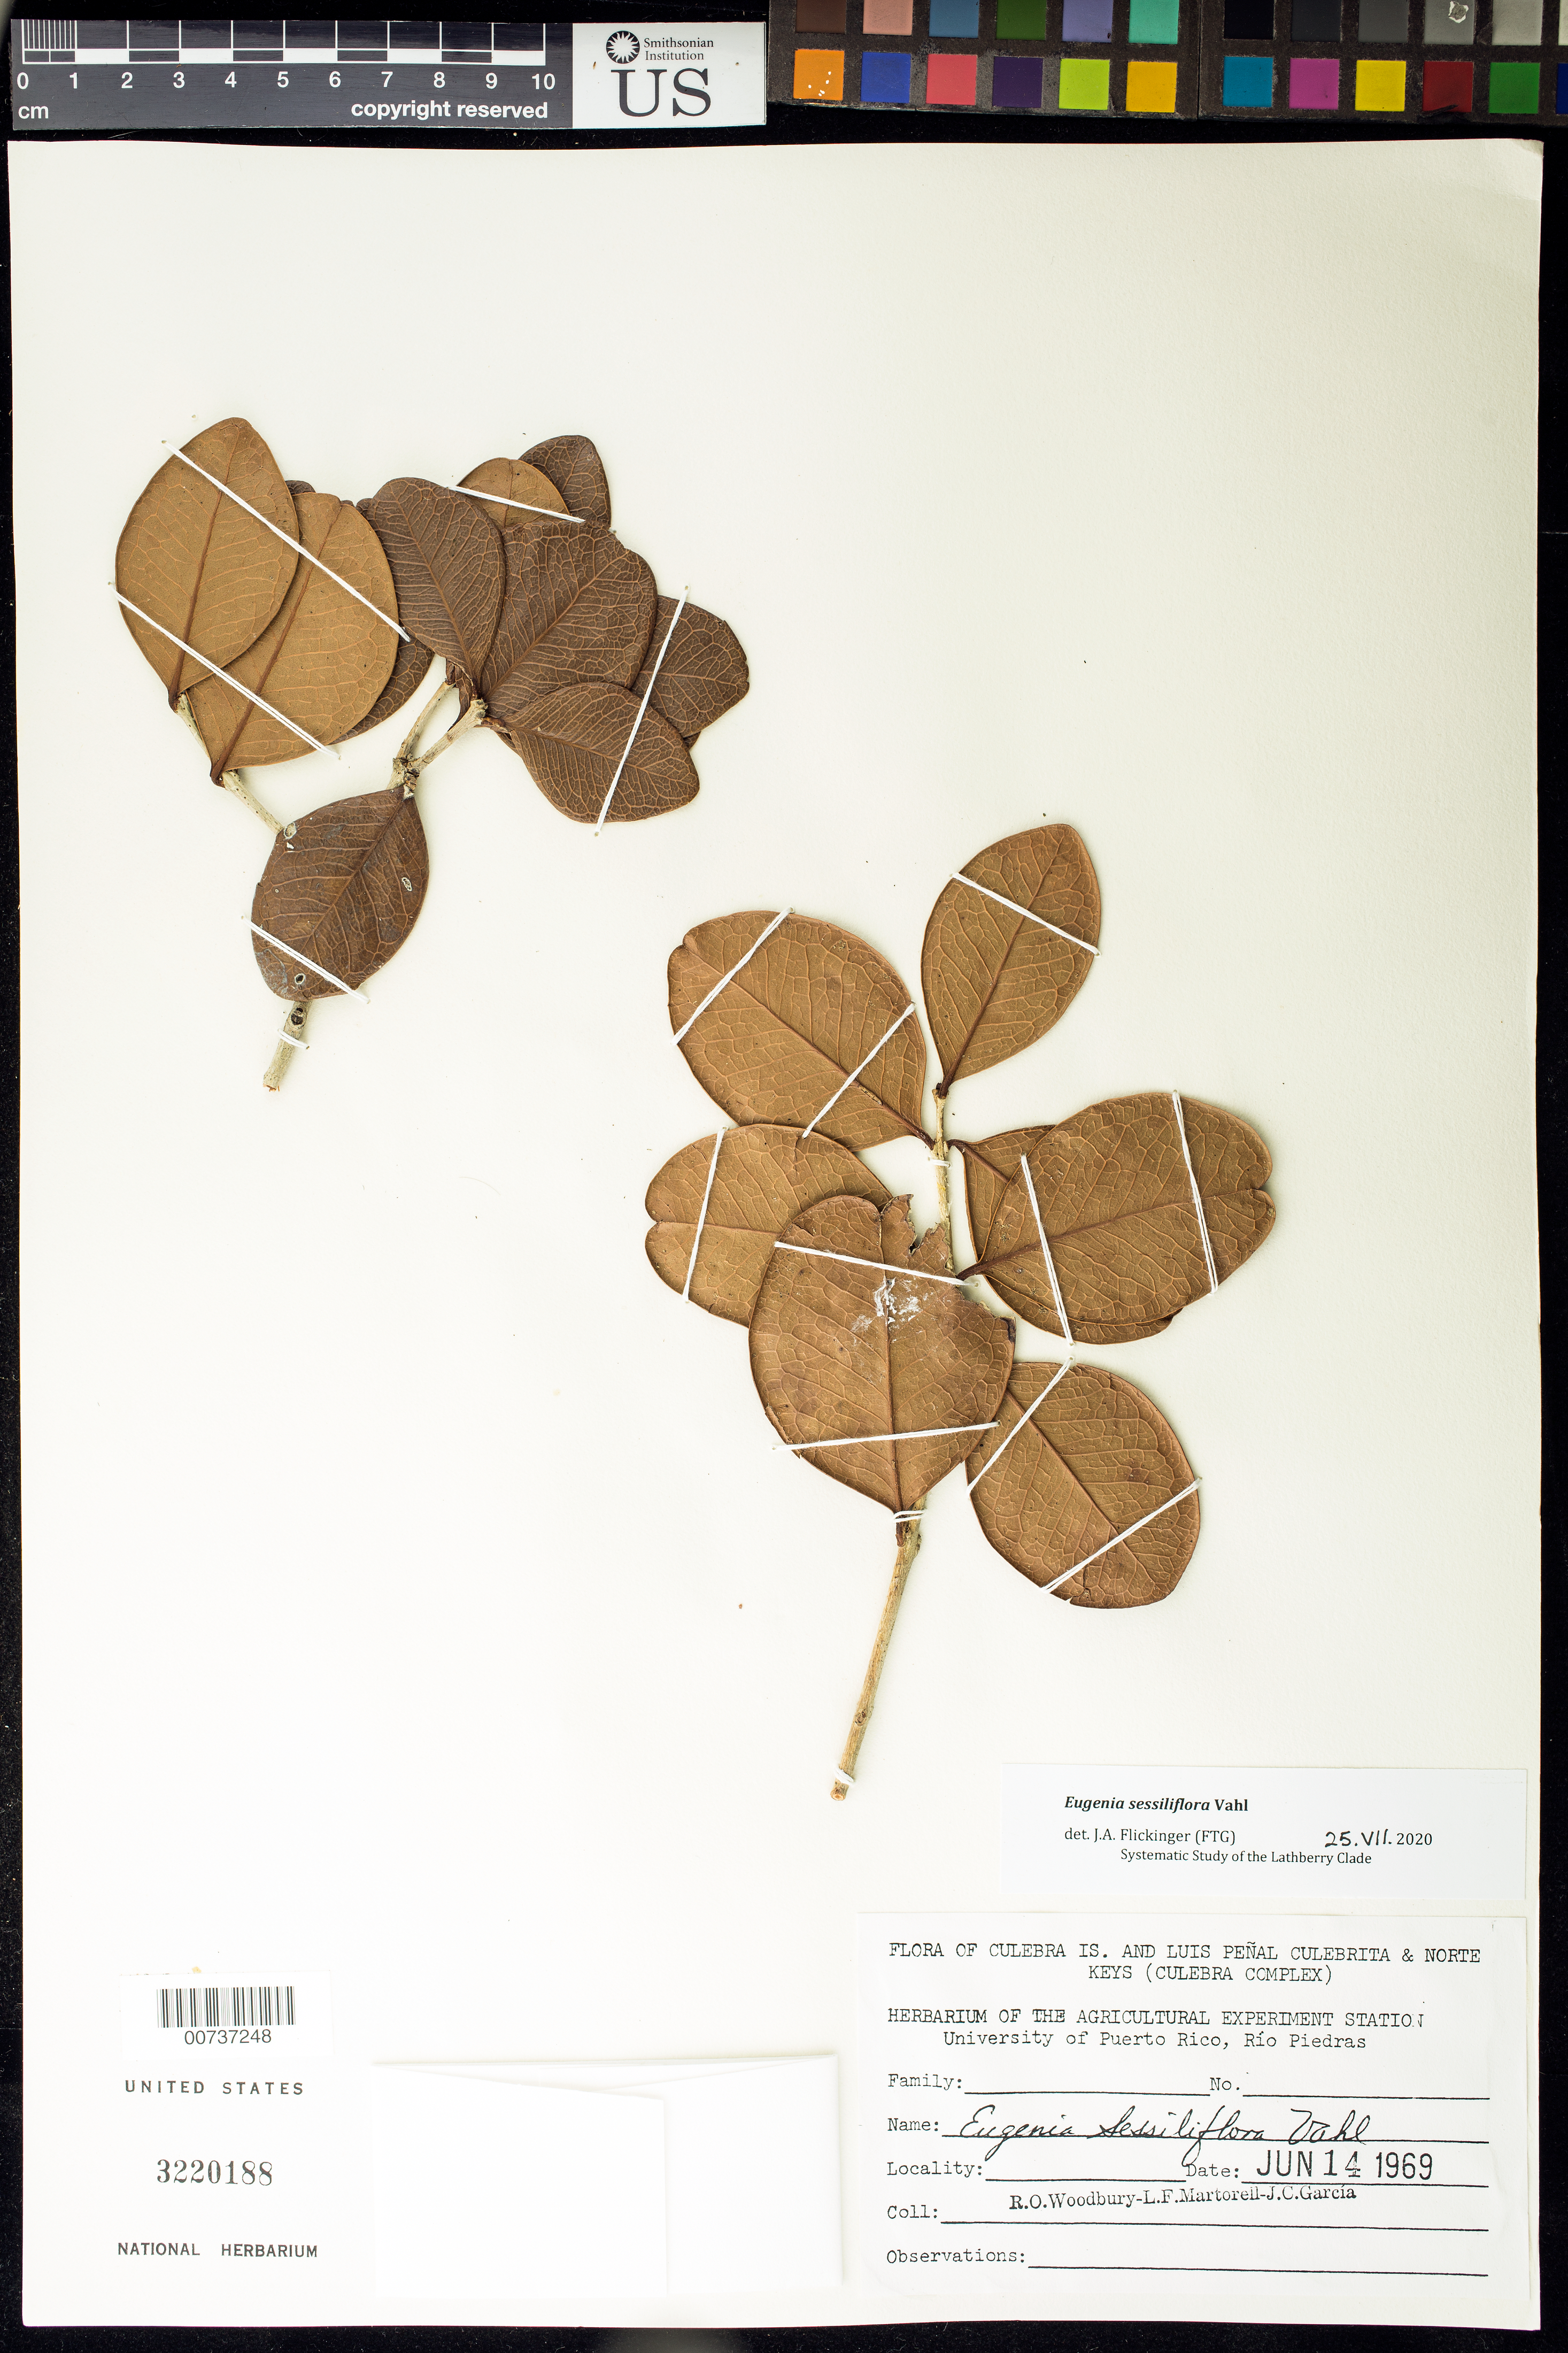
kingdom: Plantae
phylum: Tracheophyta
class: Magnoliopsida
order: Myrtales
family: Myrtaceae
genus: Eugenia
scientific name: Eugenia sessiliflora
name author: Vahl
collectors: R. O. Woodbury, L. Martorell & J. Gracía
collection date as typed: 14 Jun 1969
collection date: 1969-06-14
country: Puerto Rico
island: Culebra I.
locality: Culebra Complex: Culebra Island, Luis Peñal Culebrita & Norte Keys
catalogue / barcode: US 3220188